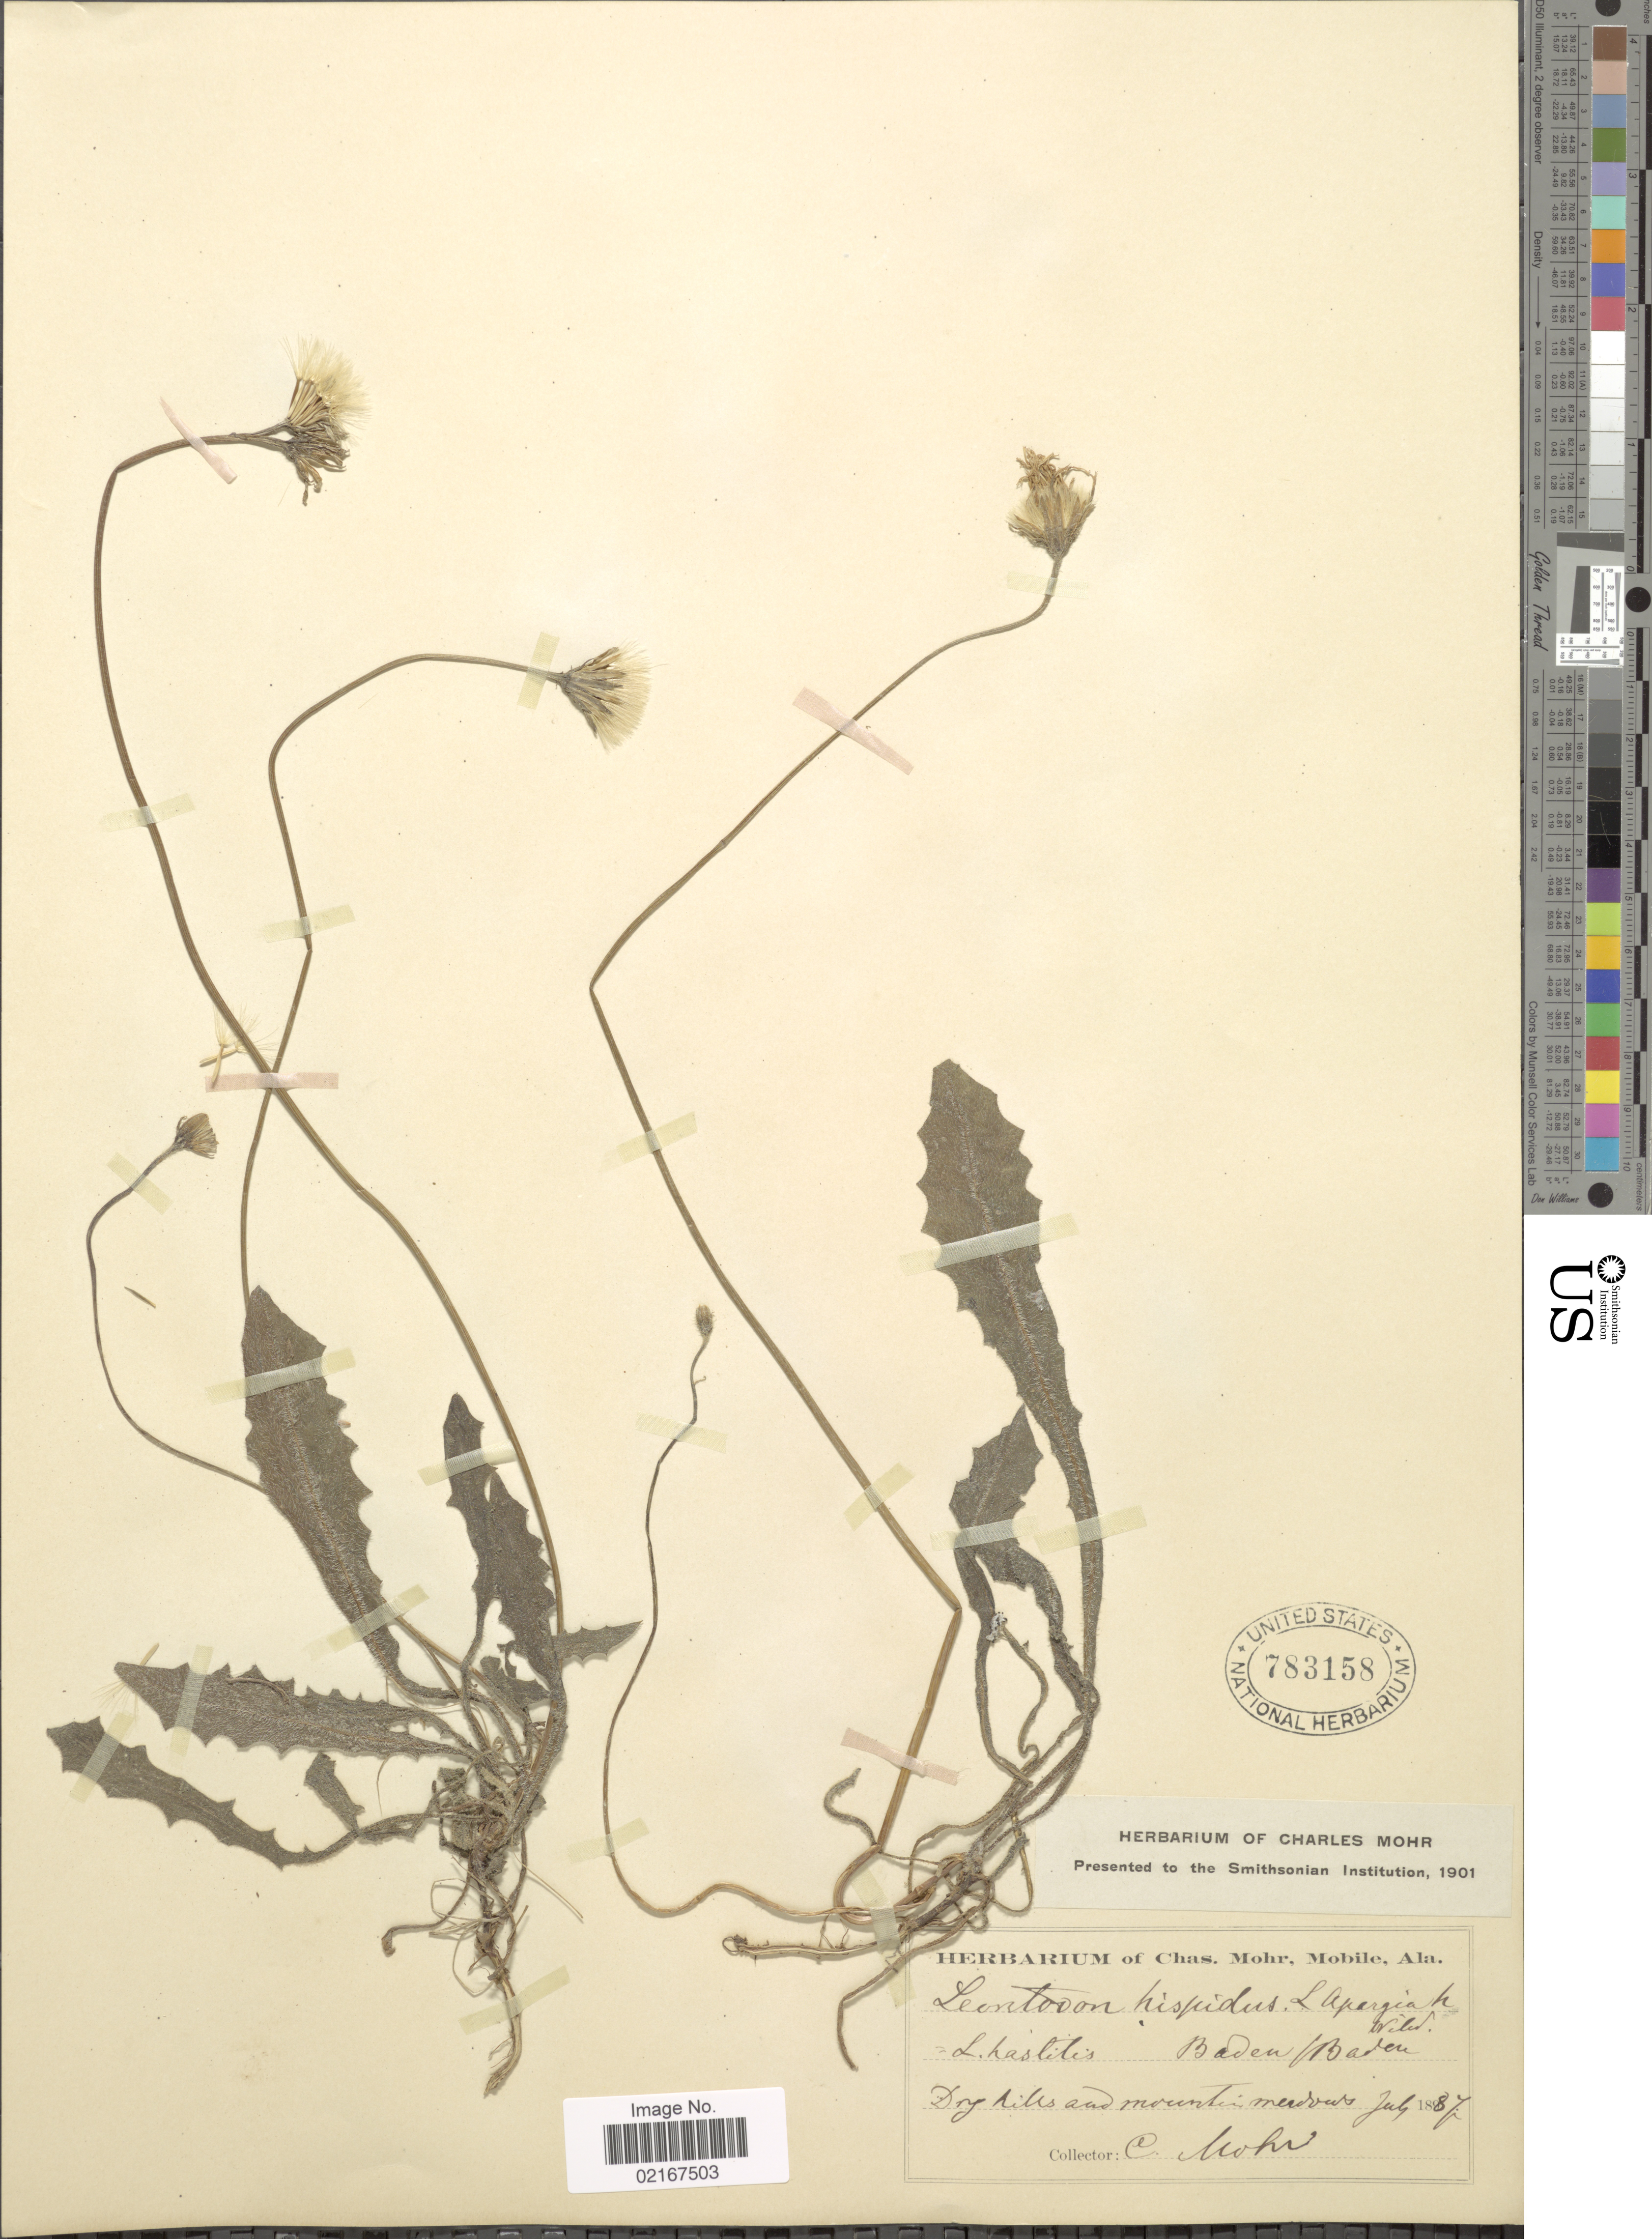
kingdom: Plantae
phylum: Tracheophyta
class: Magnoliopsida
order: Asterales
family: Asteraceae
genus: Leontodon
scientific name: Leontodon hispidus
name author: L.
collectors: Mohr, C. T. (herbarium)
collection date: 1887-07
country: Germany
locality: Baden Baden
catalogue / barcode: US 783158